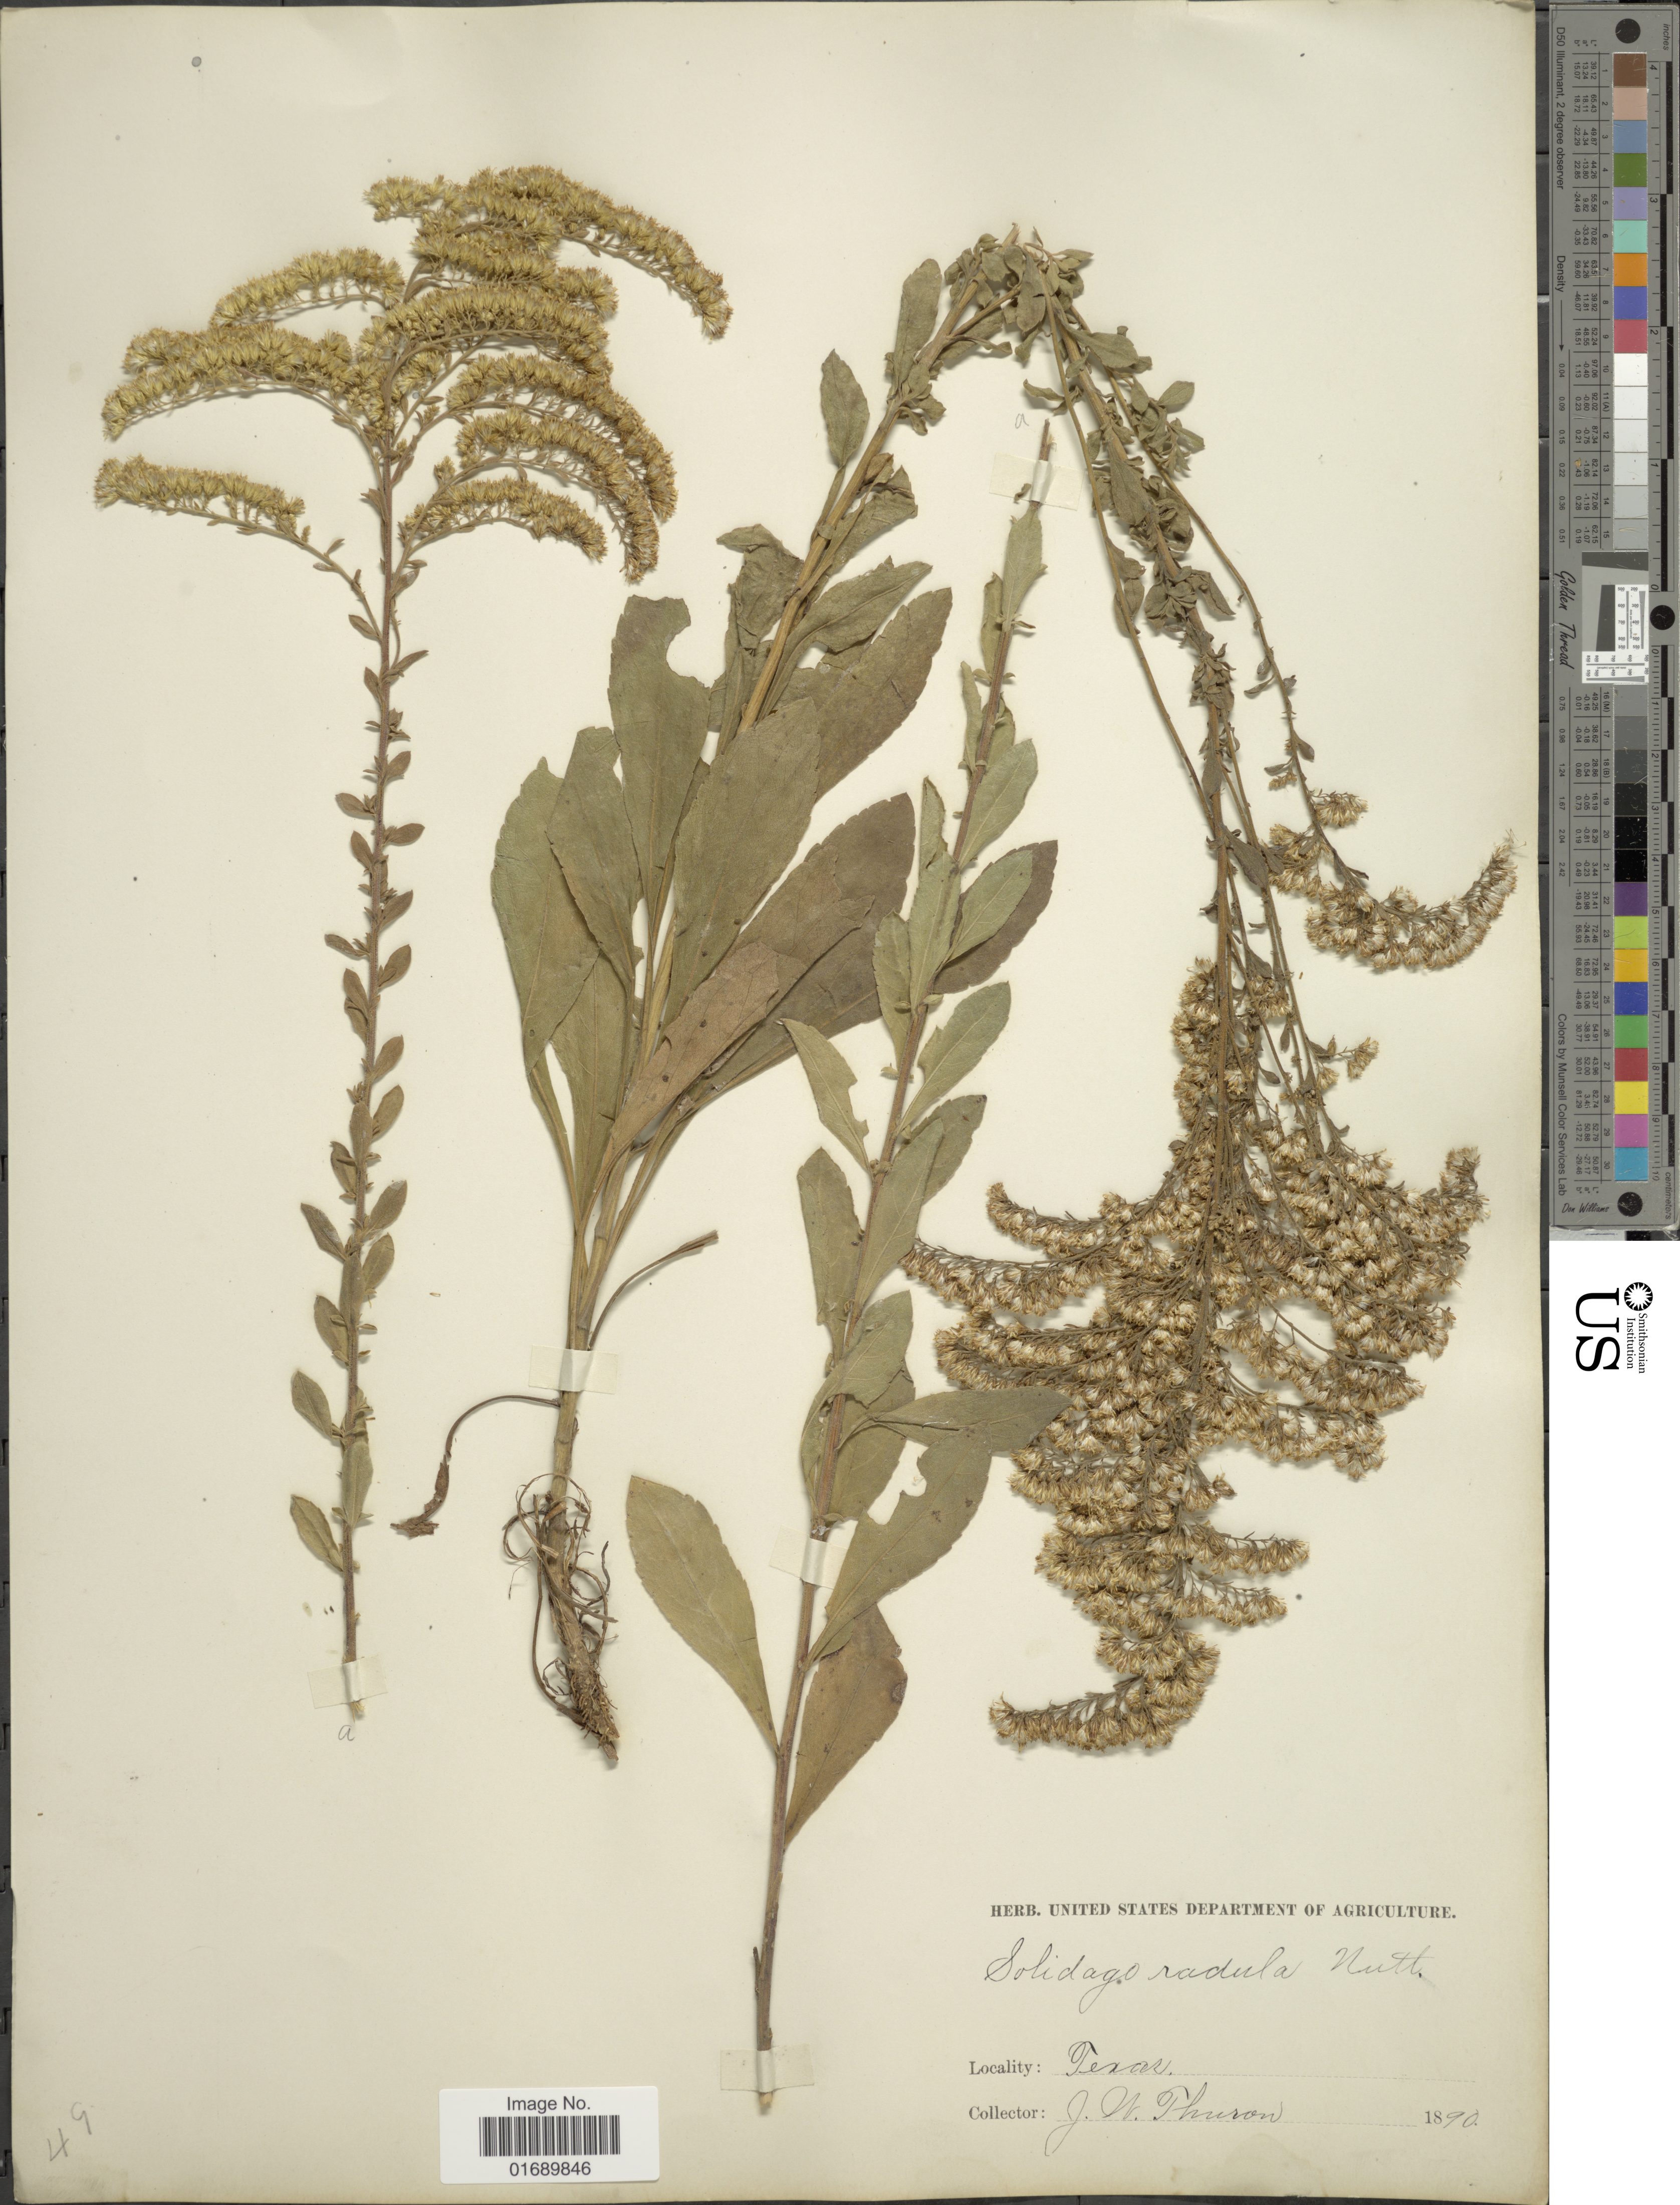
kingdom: Plantae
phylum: Tracheophyta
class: Magnoliopsida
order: Asterales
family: Asteraceae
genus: Solidago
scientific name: Solidago radula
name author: Nutt.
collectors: F. W. Thurow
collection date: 1890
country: United States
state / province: Texas